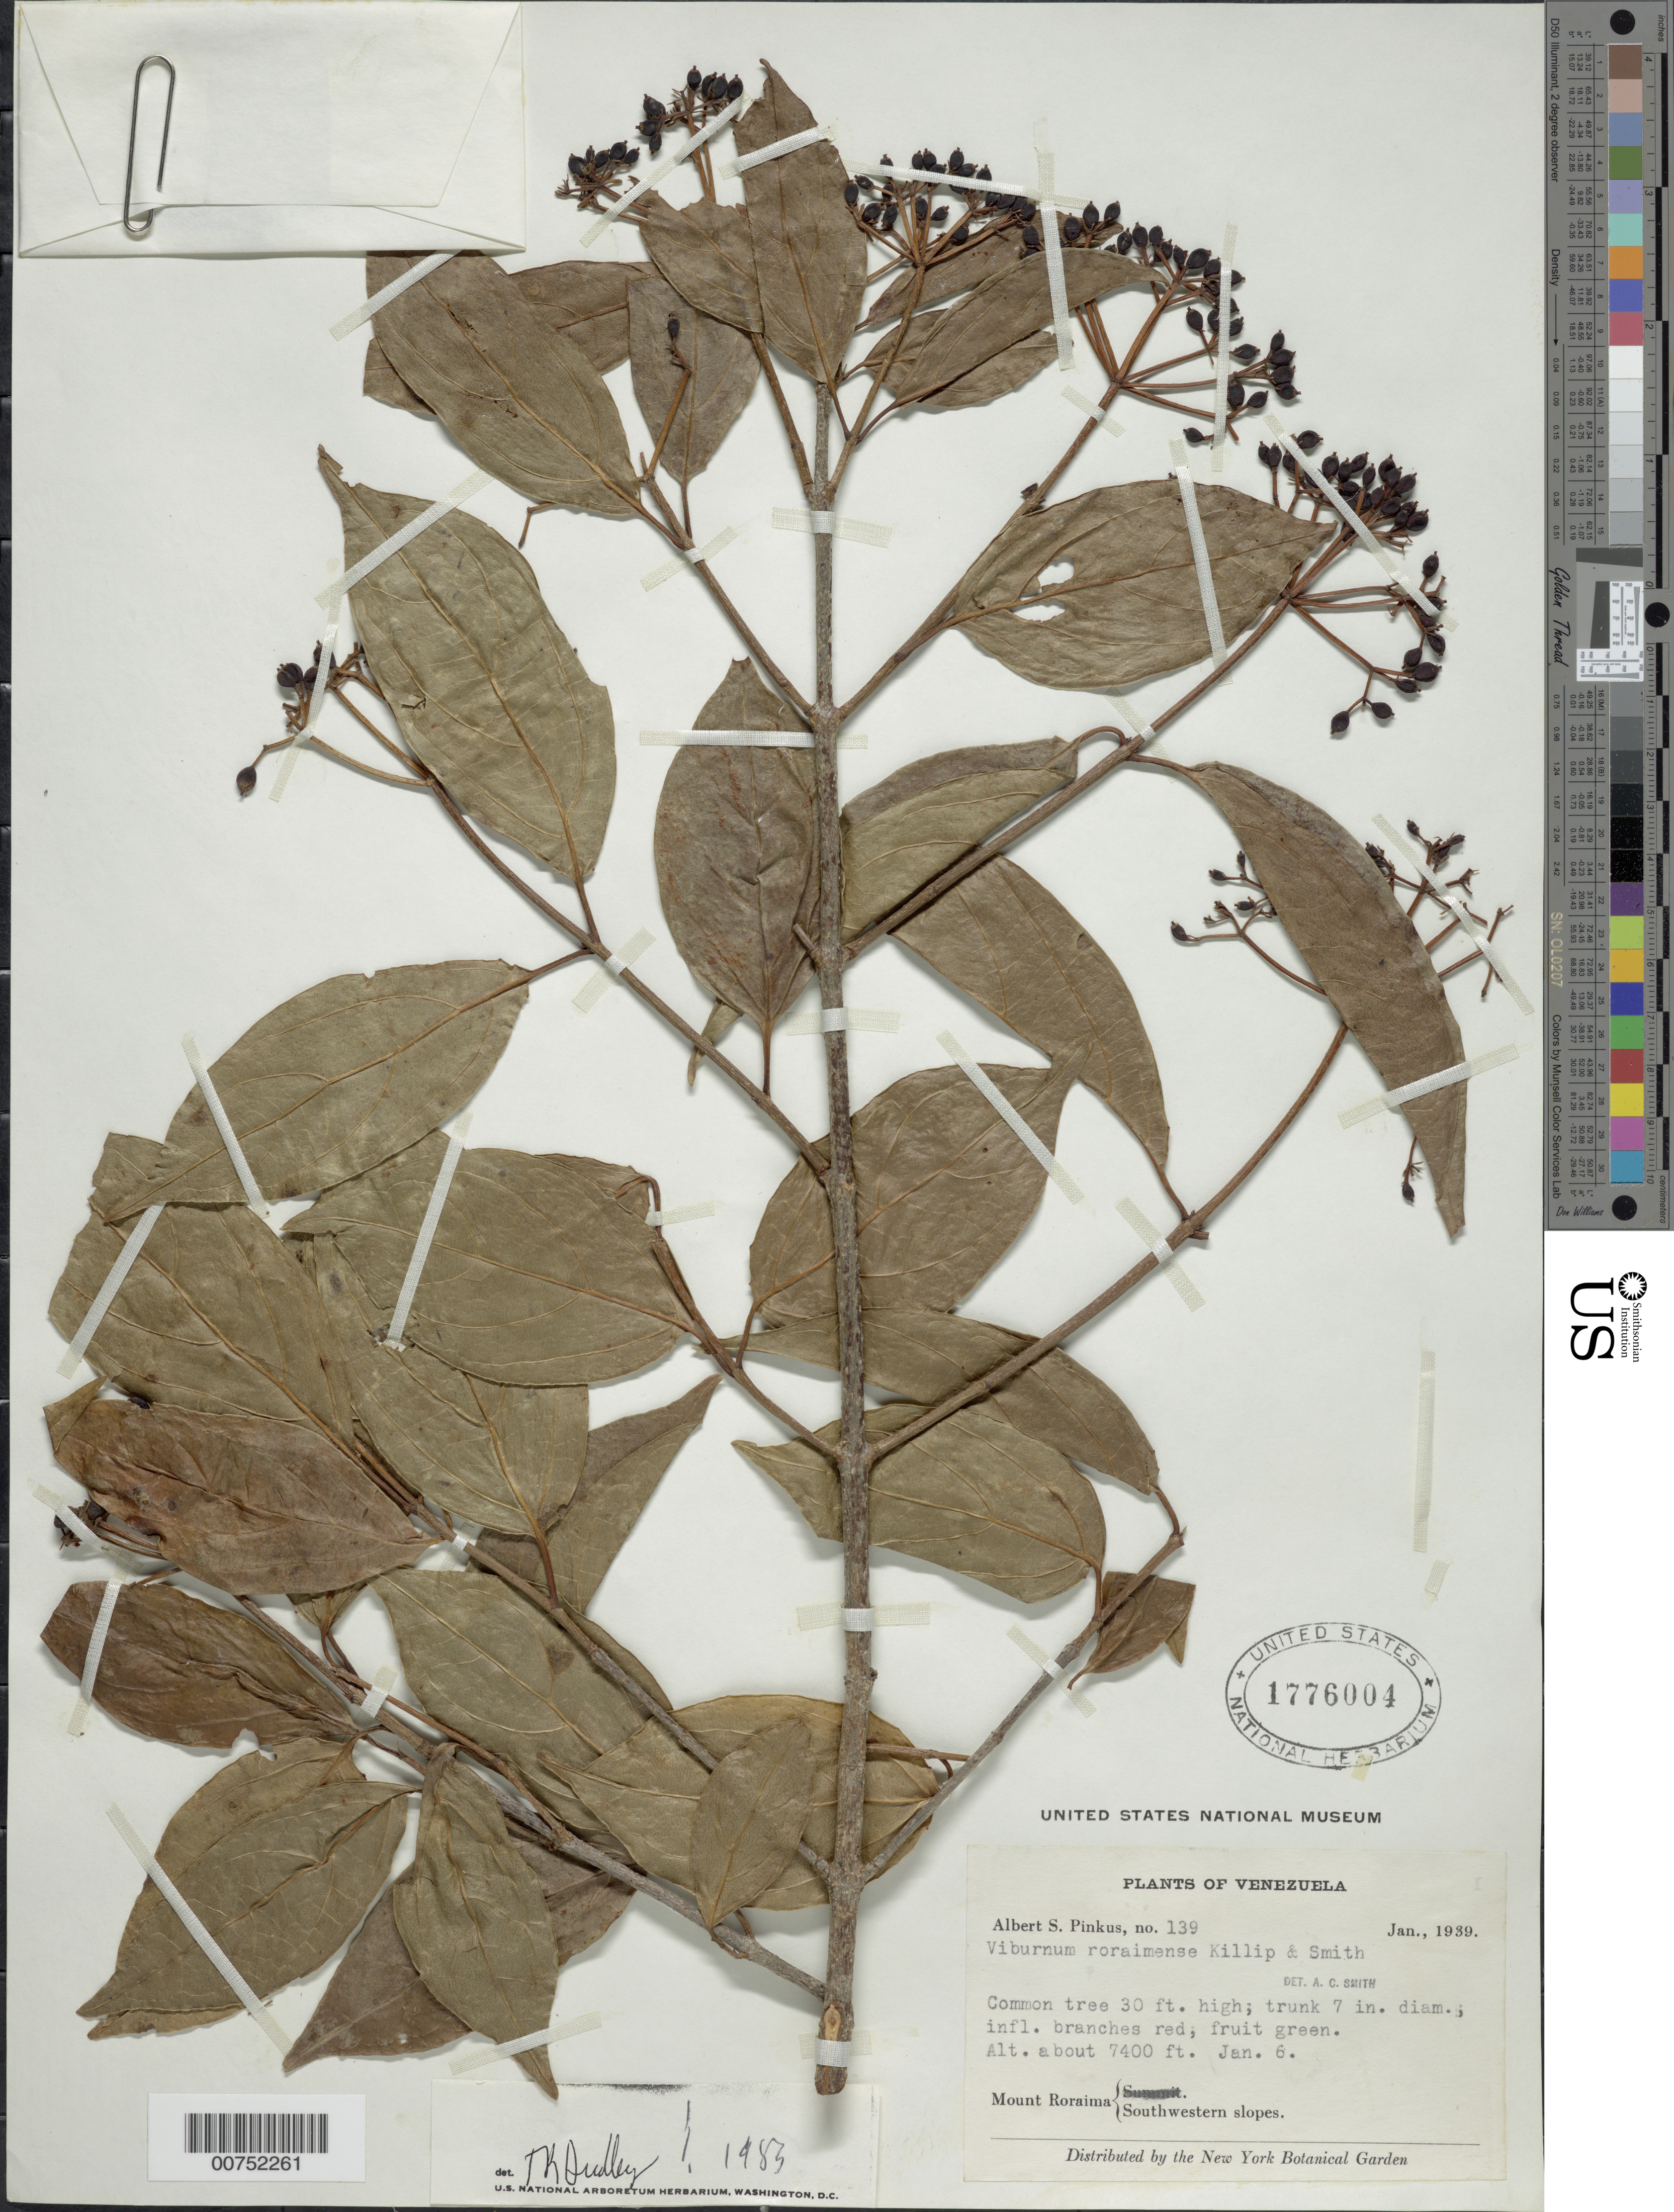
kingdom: Plantae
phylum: Tracheophyta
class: Magnoliopsida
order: Dipsacales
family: Viburnaceae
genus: Viburnum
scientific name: Viburnum roraimense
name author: Killip & A.C. Sm.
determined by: Dudley, T. R.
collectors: A. Pinkus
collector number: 139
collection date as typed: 6-Jan-39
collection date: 1939-01-06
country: Venezuela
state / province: Bolívar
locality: Mt. Roraima, SW slopes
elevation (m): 2256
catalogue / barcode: US 1776004